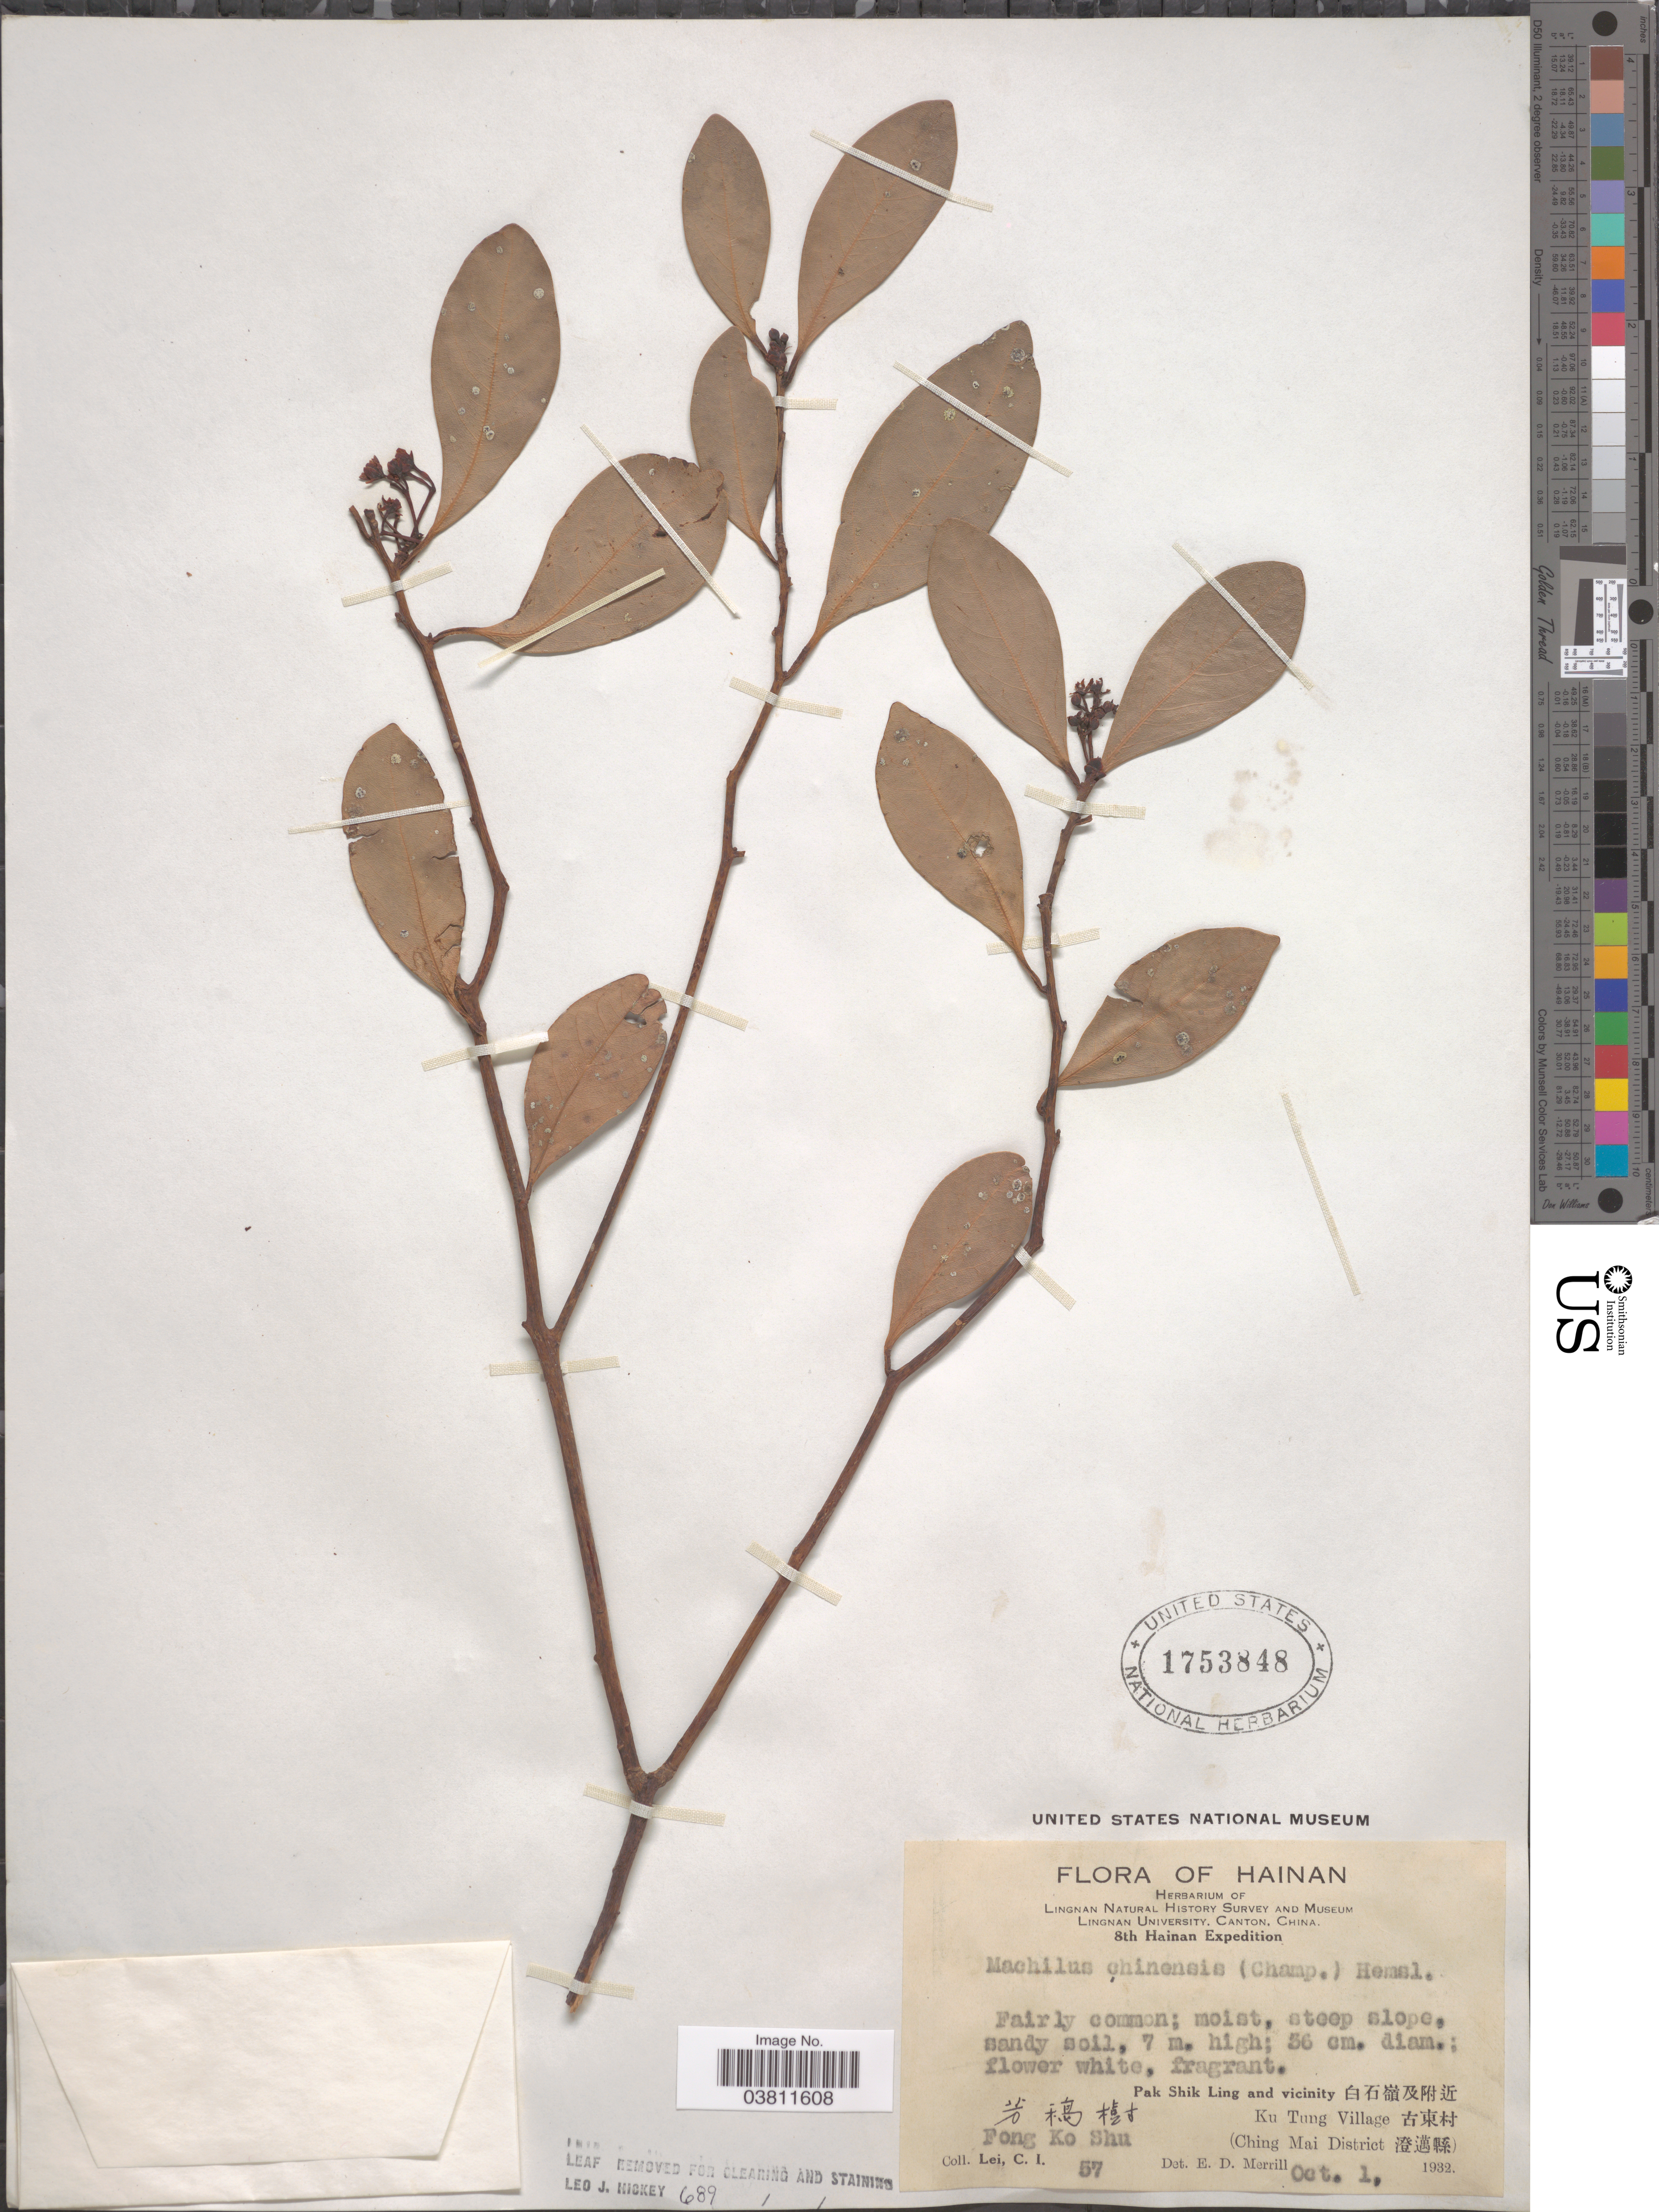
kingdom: Plantae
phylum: Tracheophyta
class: Magnoliopsida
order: Laurales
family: Lauraceae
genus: Machilus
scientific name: Machilus chinensis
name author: (Benth.) Hemsl.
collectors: C. I. Lei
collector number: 57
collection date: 1932-10-01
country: China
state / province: Hainan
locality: X. Fong Ko Shu. Pak Shik Ling and vicinity X. Ku Tung Village X. (Ching Mai District X).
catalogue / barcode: US 1753848